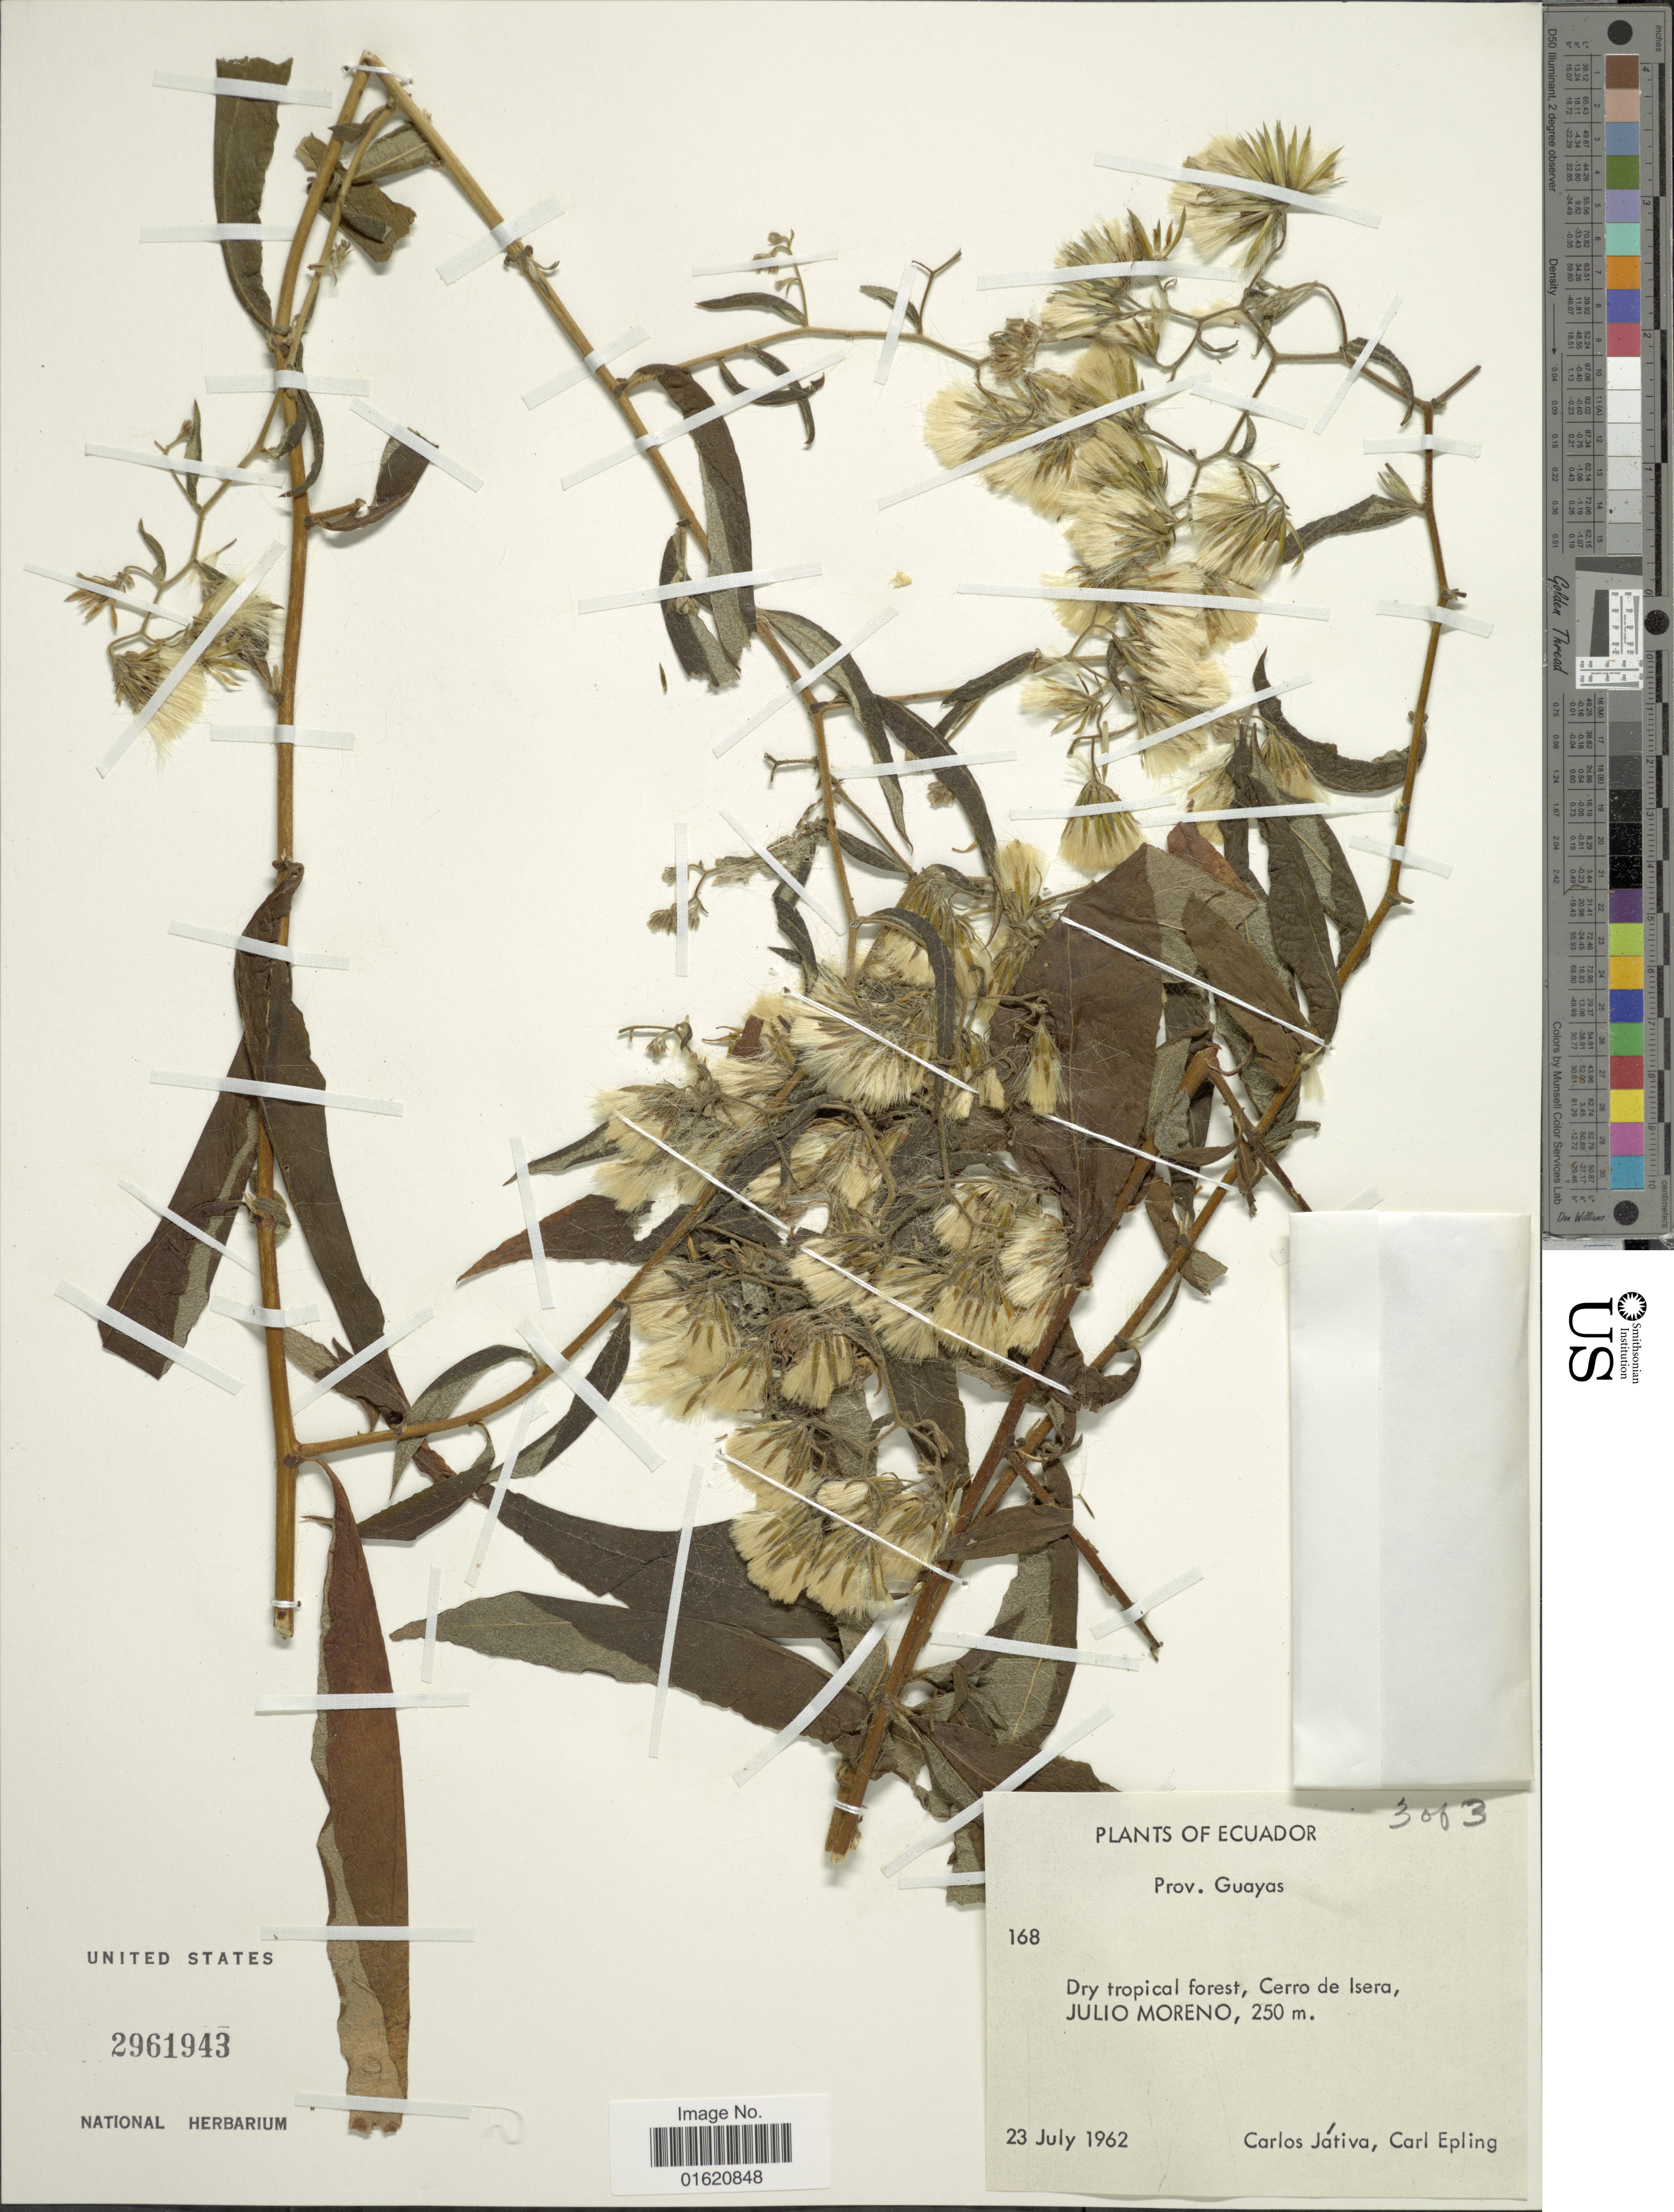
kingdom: Plantae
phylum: Tracheophyta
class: Magnoliopsida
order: Asterales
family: Asteraceae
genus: Trixis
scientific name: Trixis antimenorrhoea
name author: (Schrank) Mart. ex Kuntze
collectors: C. D. Játiva & C. C. Epling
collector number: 168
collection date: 1962-07-23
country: Ecuador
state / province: Guayas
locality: Dry tropical forest, Cerro de Isero, Julio Moreno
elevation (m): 250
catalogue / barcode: US 2961943